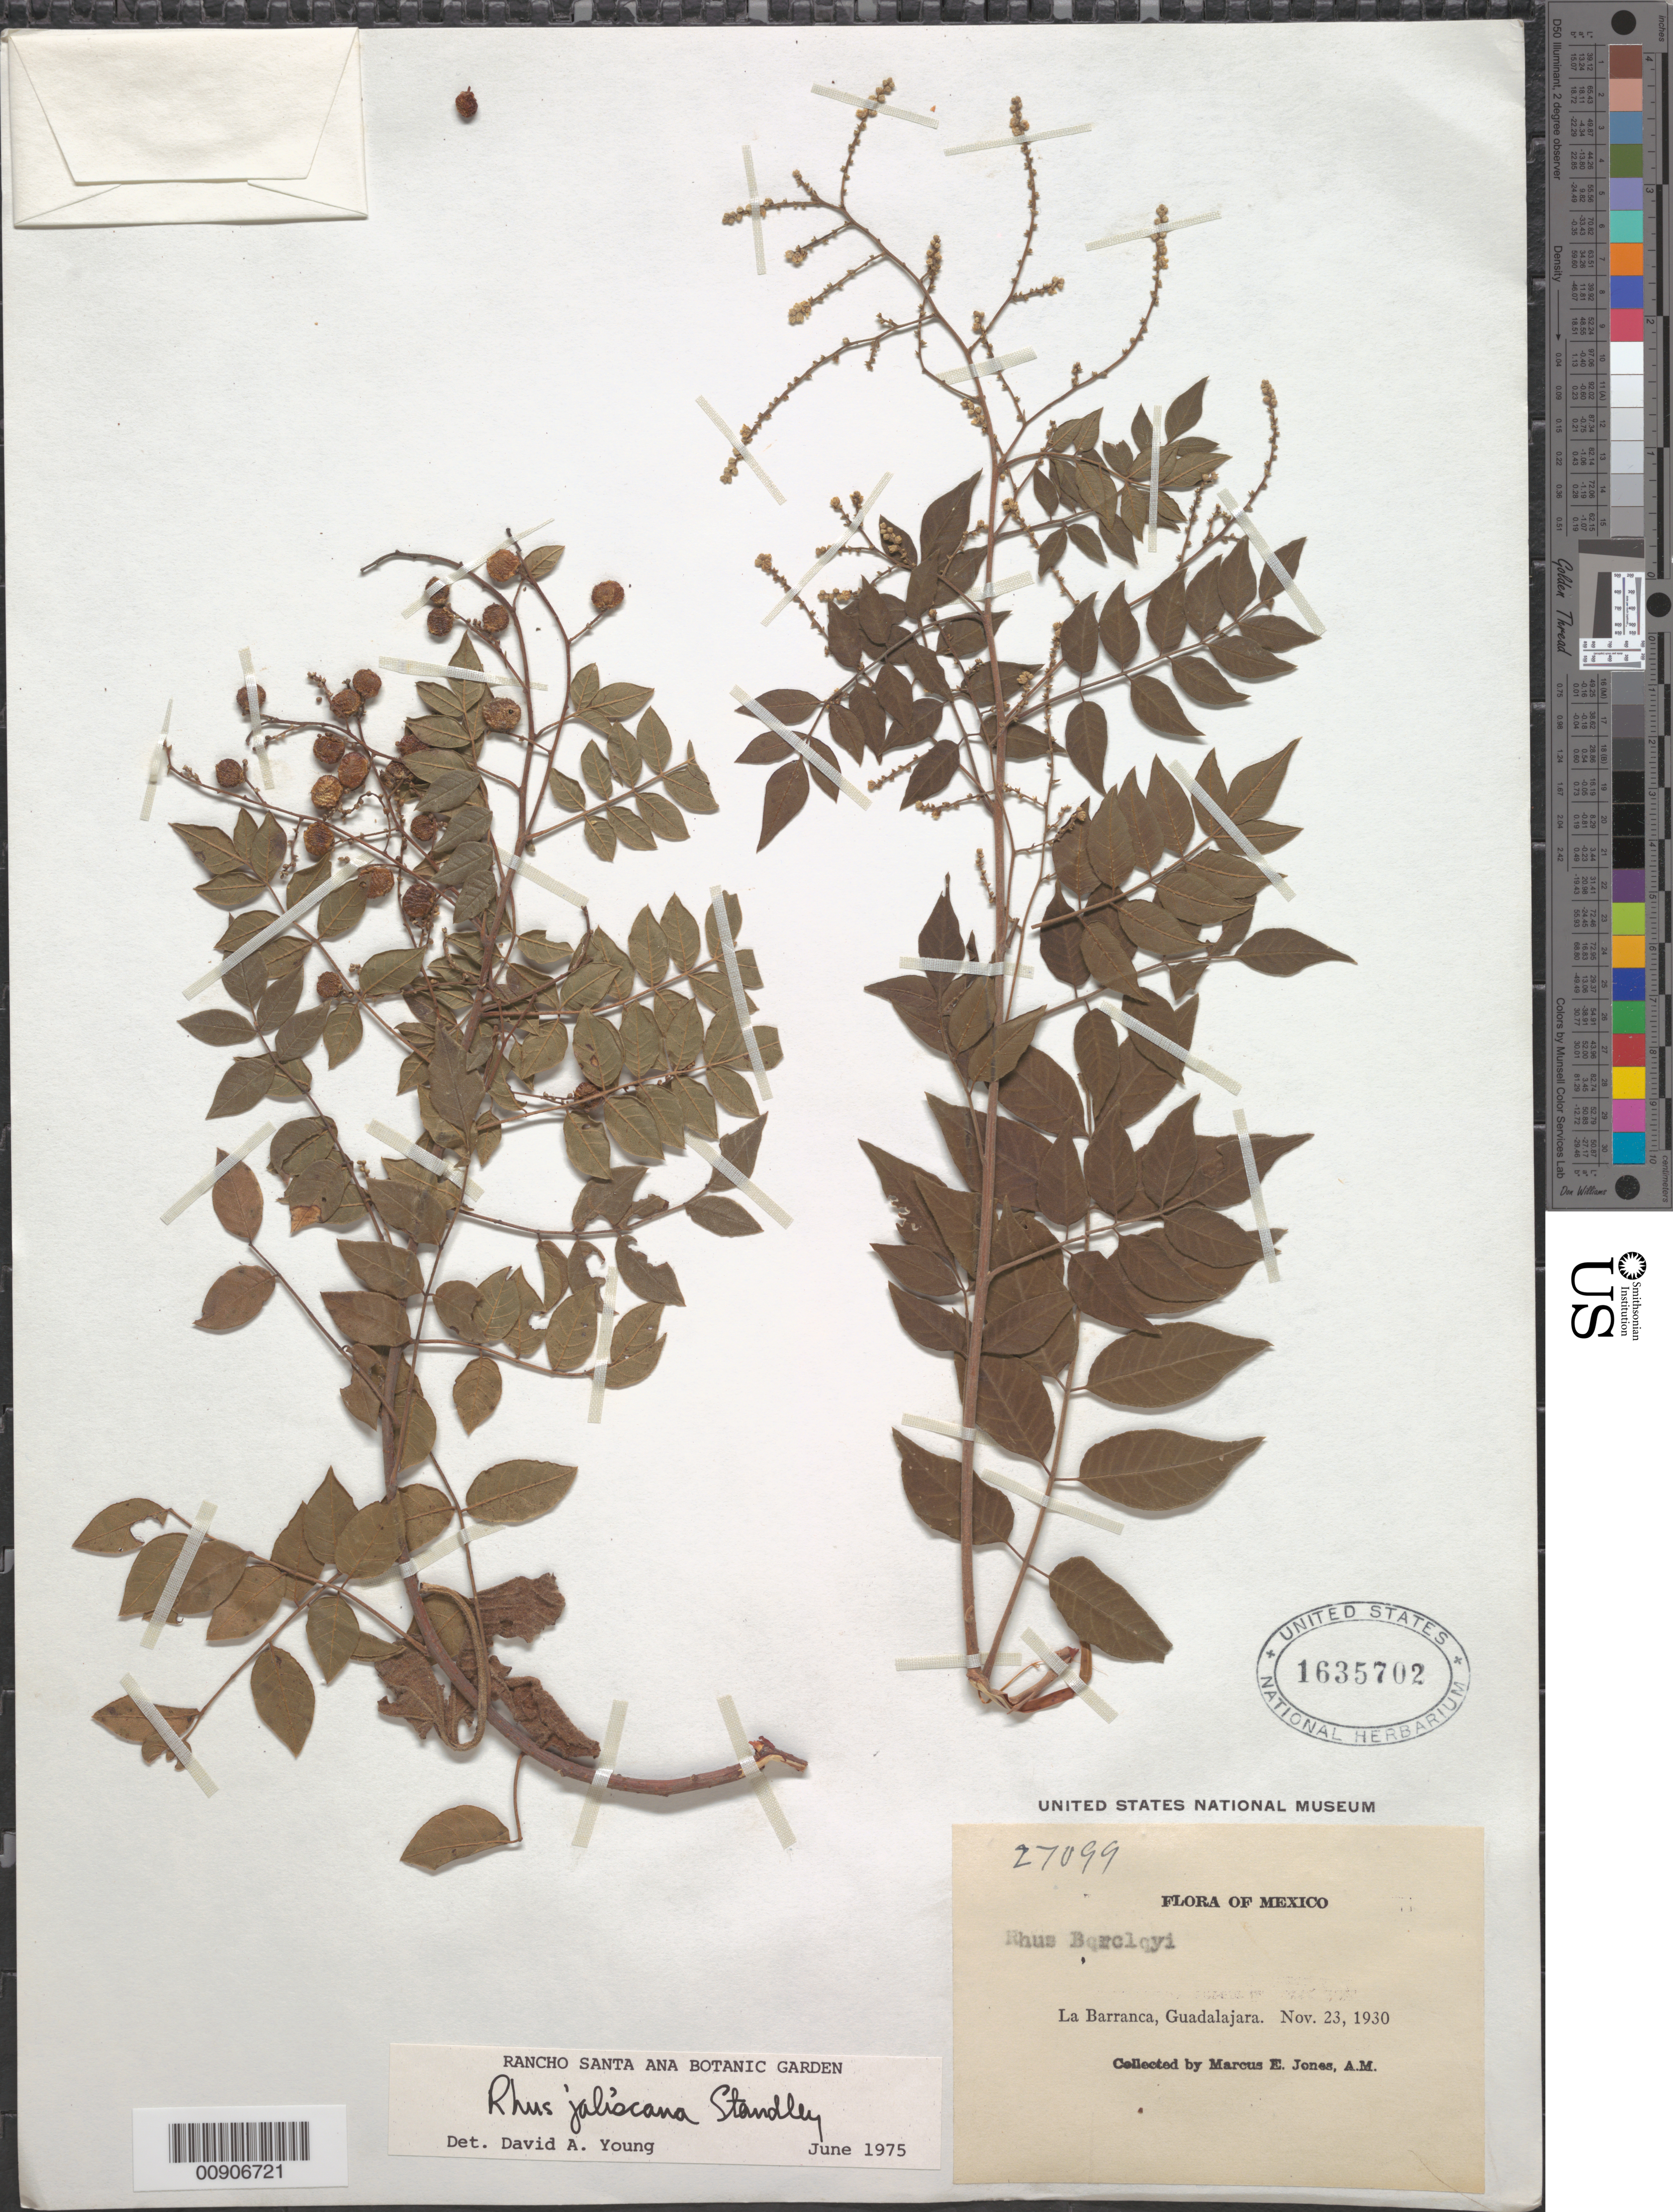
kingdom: Plantae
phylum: Tracheophyta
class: Magnoliopsida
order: Sapindales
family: Anacardiaceae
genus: Rhus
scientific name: Rhus jaliscana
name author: Standl.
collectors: M. E. Jones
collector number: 27099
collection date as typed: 23 Nov 1930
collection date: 1930-11-23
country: Mexico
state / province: Jalisco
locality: La Barranca, Guadalajara, Jalisco.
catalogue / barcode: US 1635702